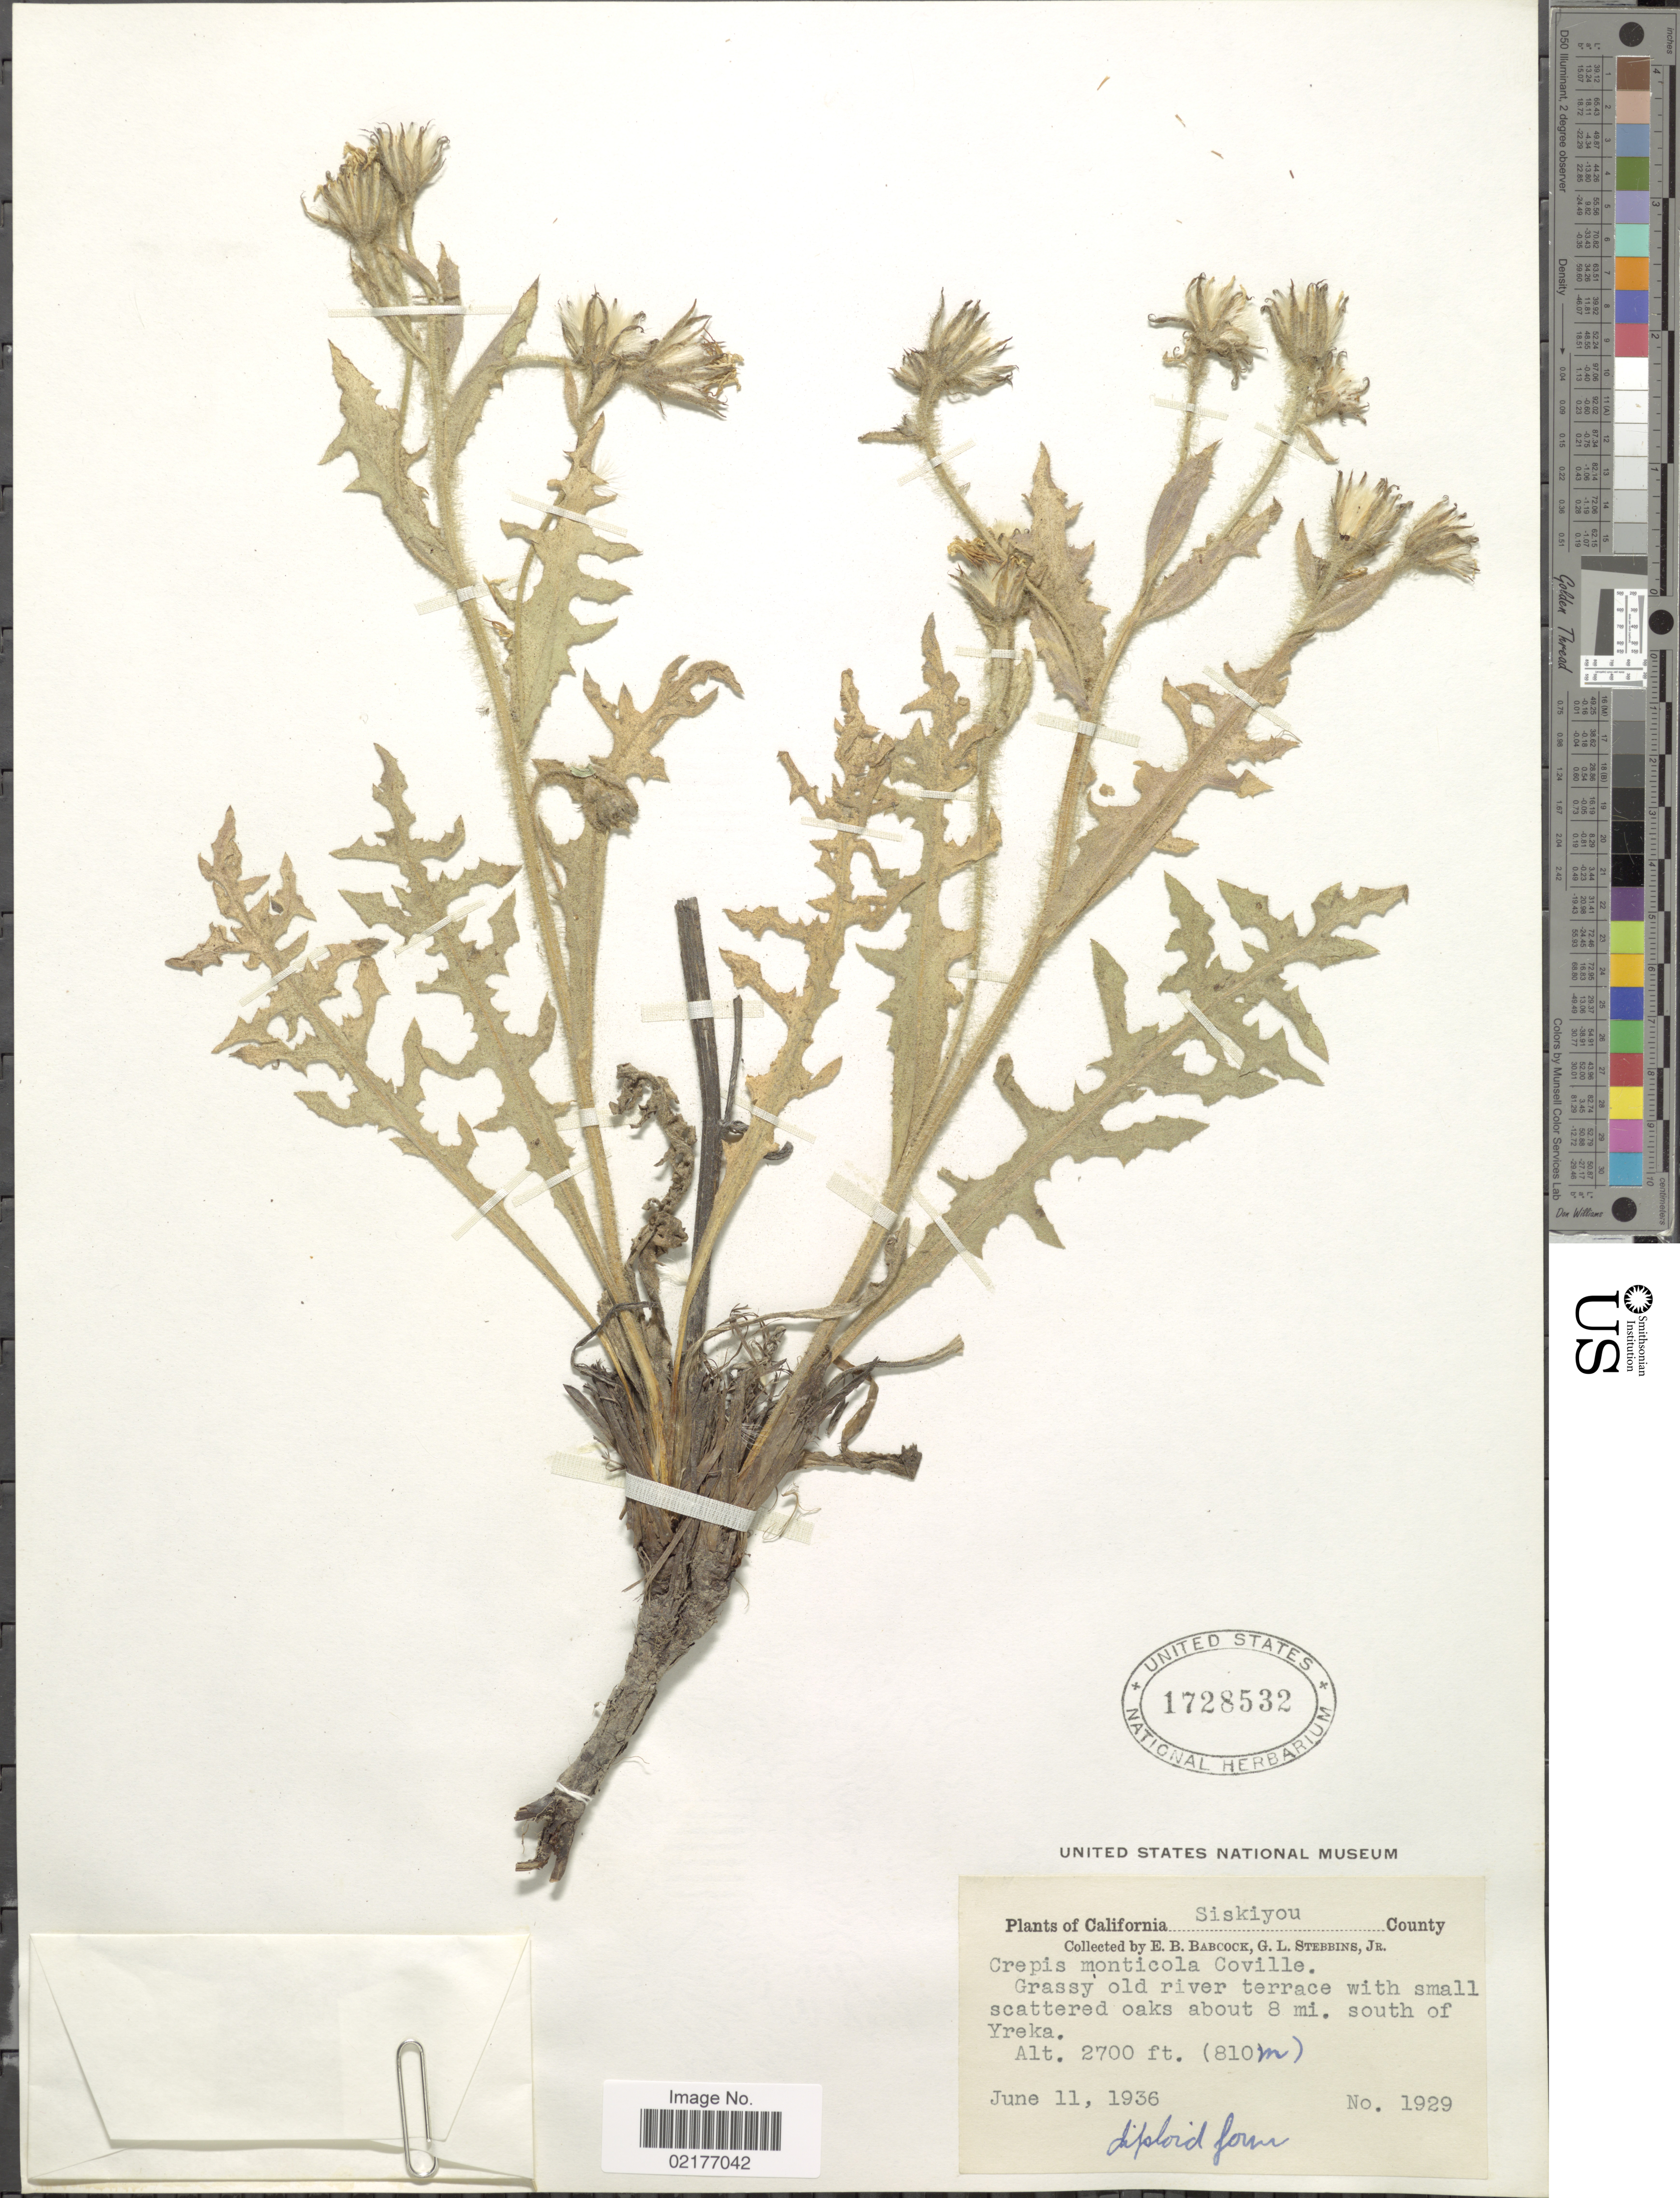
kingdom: Plantae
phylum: Tracheophyta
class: Magnoliopsida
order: Asterales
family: Asteraceae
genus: Crepis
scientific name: Crepis monticola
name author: Coville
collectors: E. B. Babcock & G. L. Stebbins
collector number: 1929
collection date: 1936-06-11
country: United States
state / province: California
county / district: Siskiyou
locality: Siskiyou County, Grassy old river terrace with small scattered oaks about 8 mi. south of Yreka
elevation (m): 823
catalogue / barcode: US 1728532